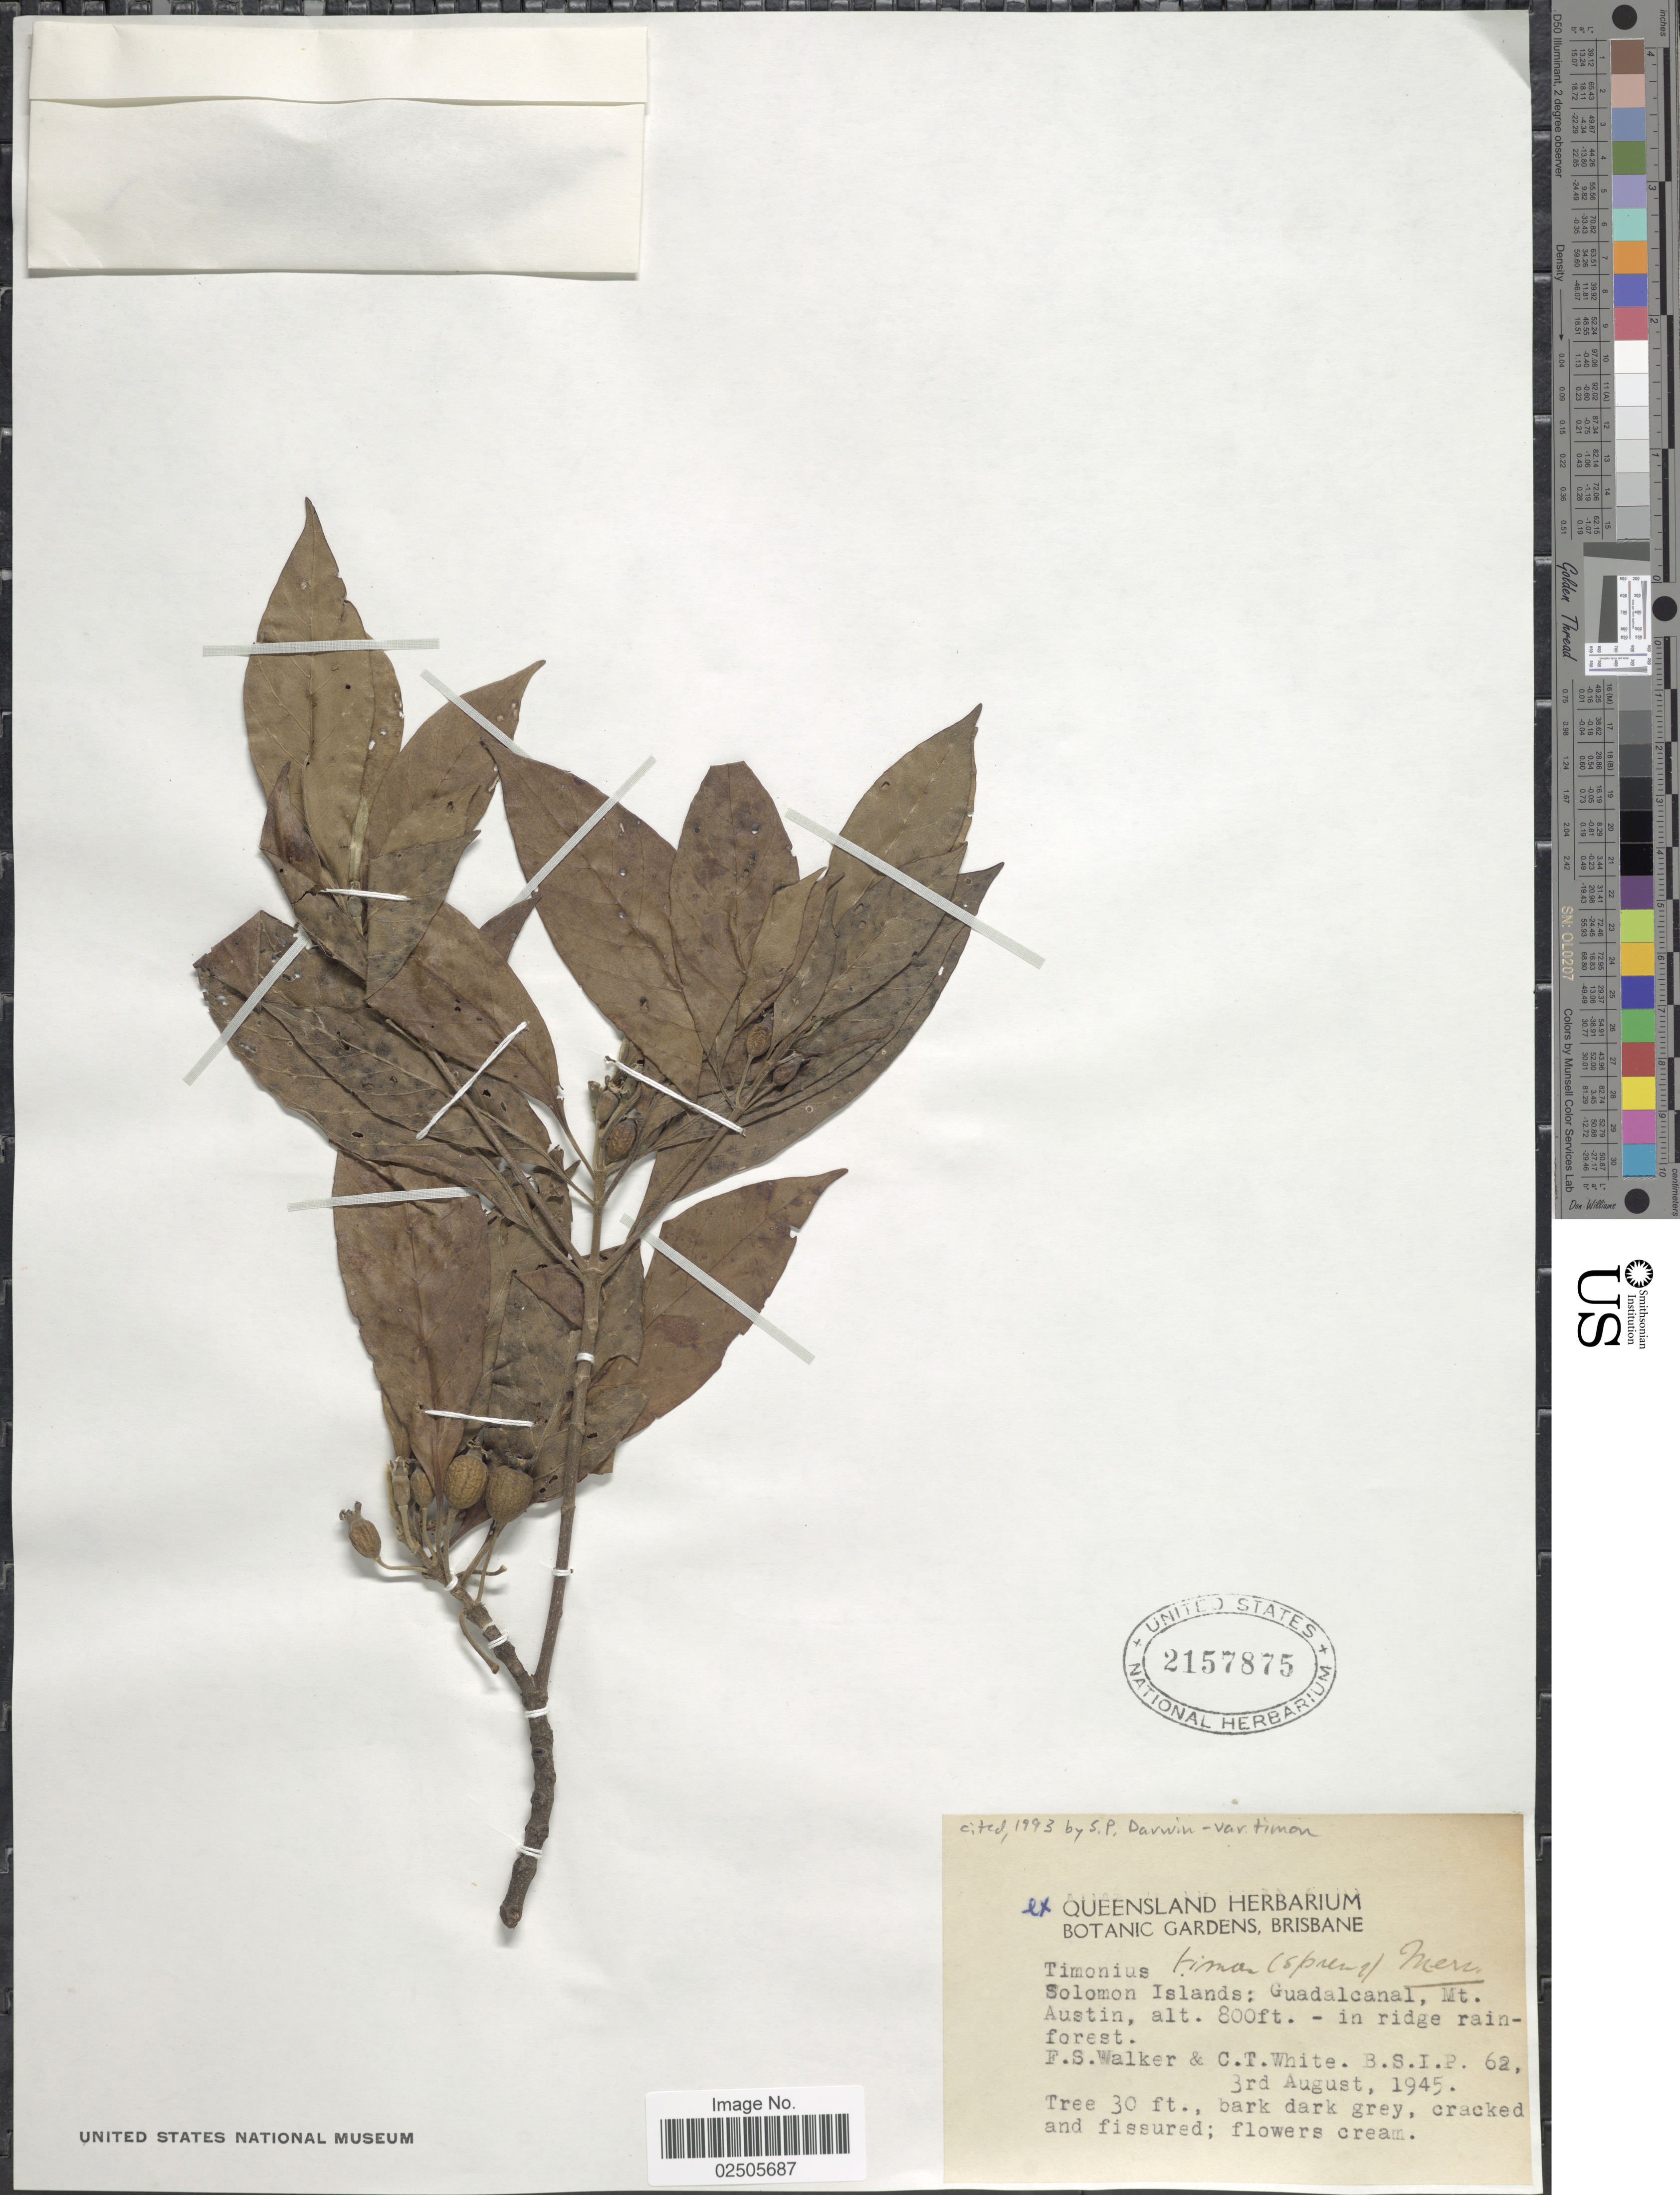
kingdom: Plantae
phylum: Tracheophyta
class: Magnoliopsida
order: Gentianales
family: Rubiaceae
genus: Timonius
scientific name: Timonius timon var. timon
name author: (Spreng.) Merr.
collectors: F. Walker & C. T. White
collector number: B.S.I.P. 62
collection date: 1945-08-03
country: Solomon Islands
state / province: Solomon Islands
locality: Guadalcanal, Mt. Austin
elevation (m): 244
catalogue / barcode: US 2157875